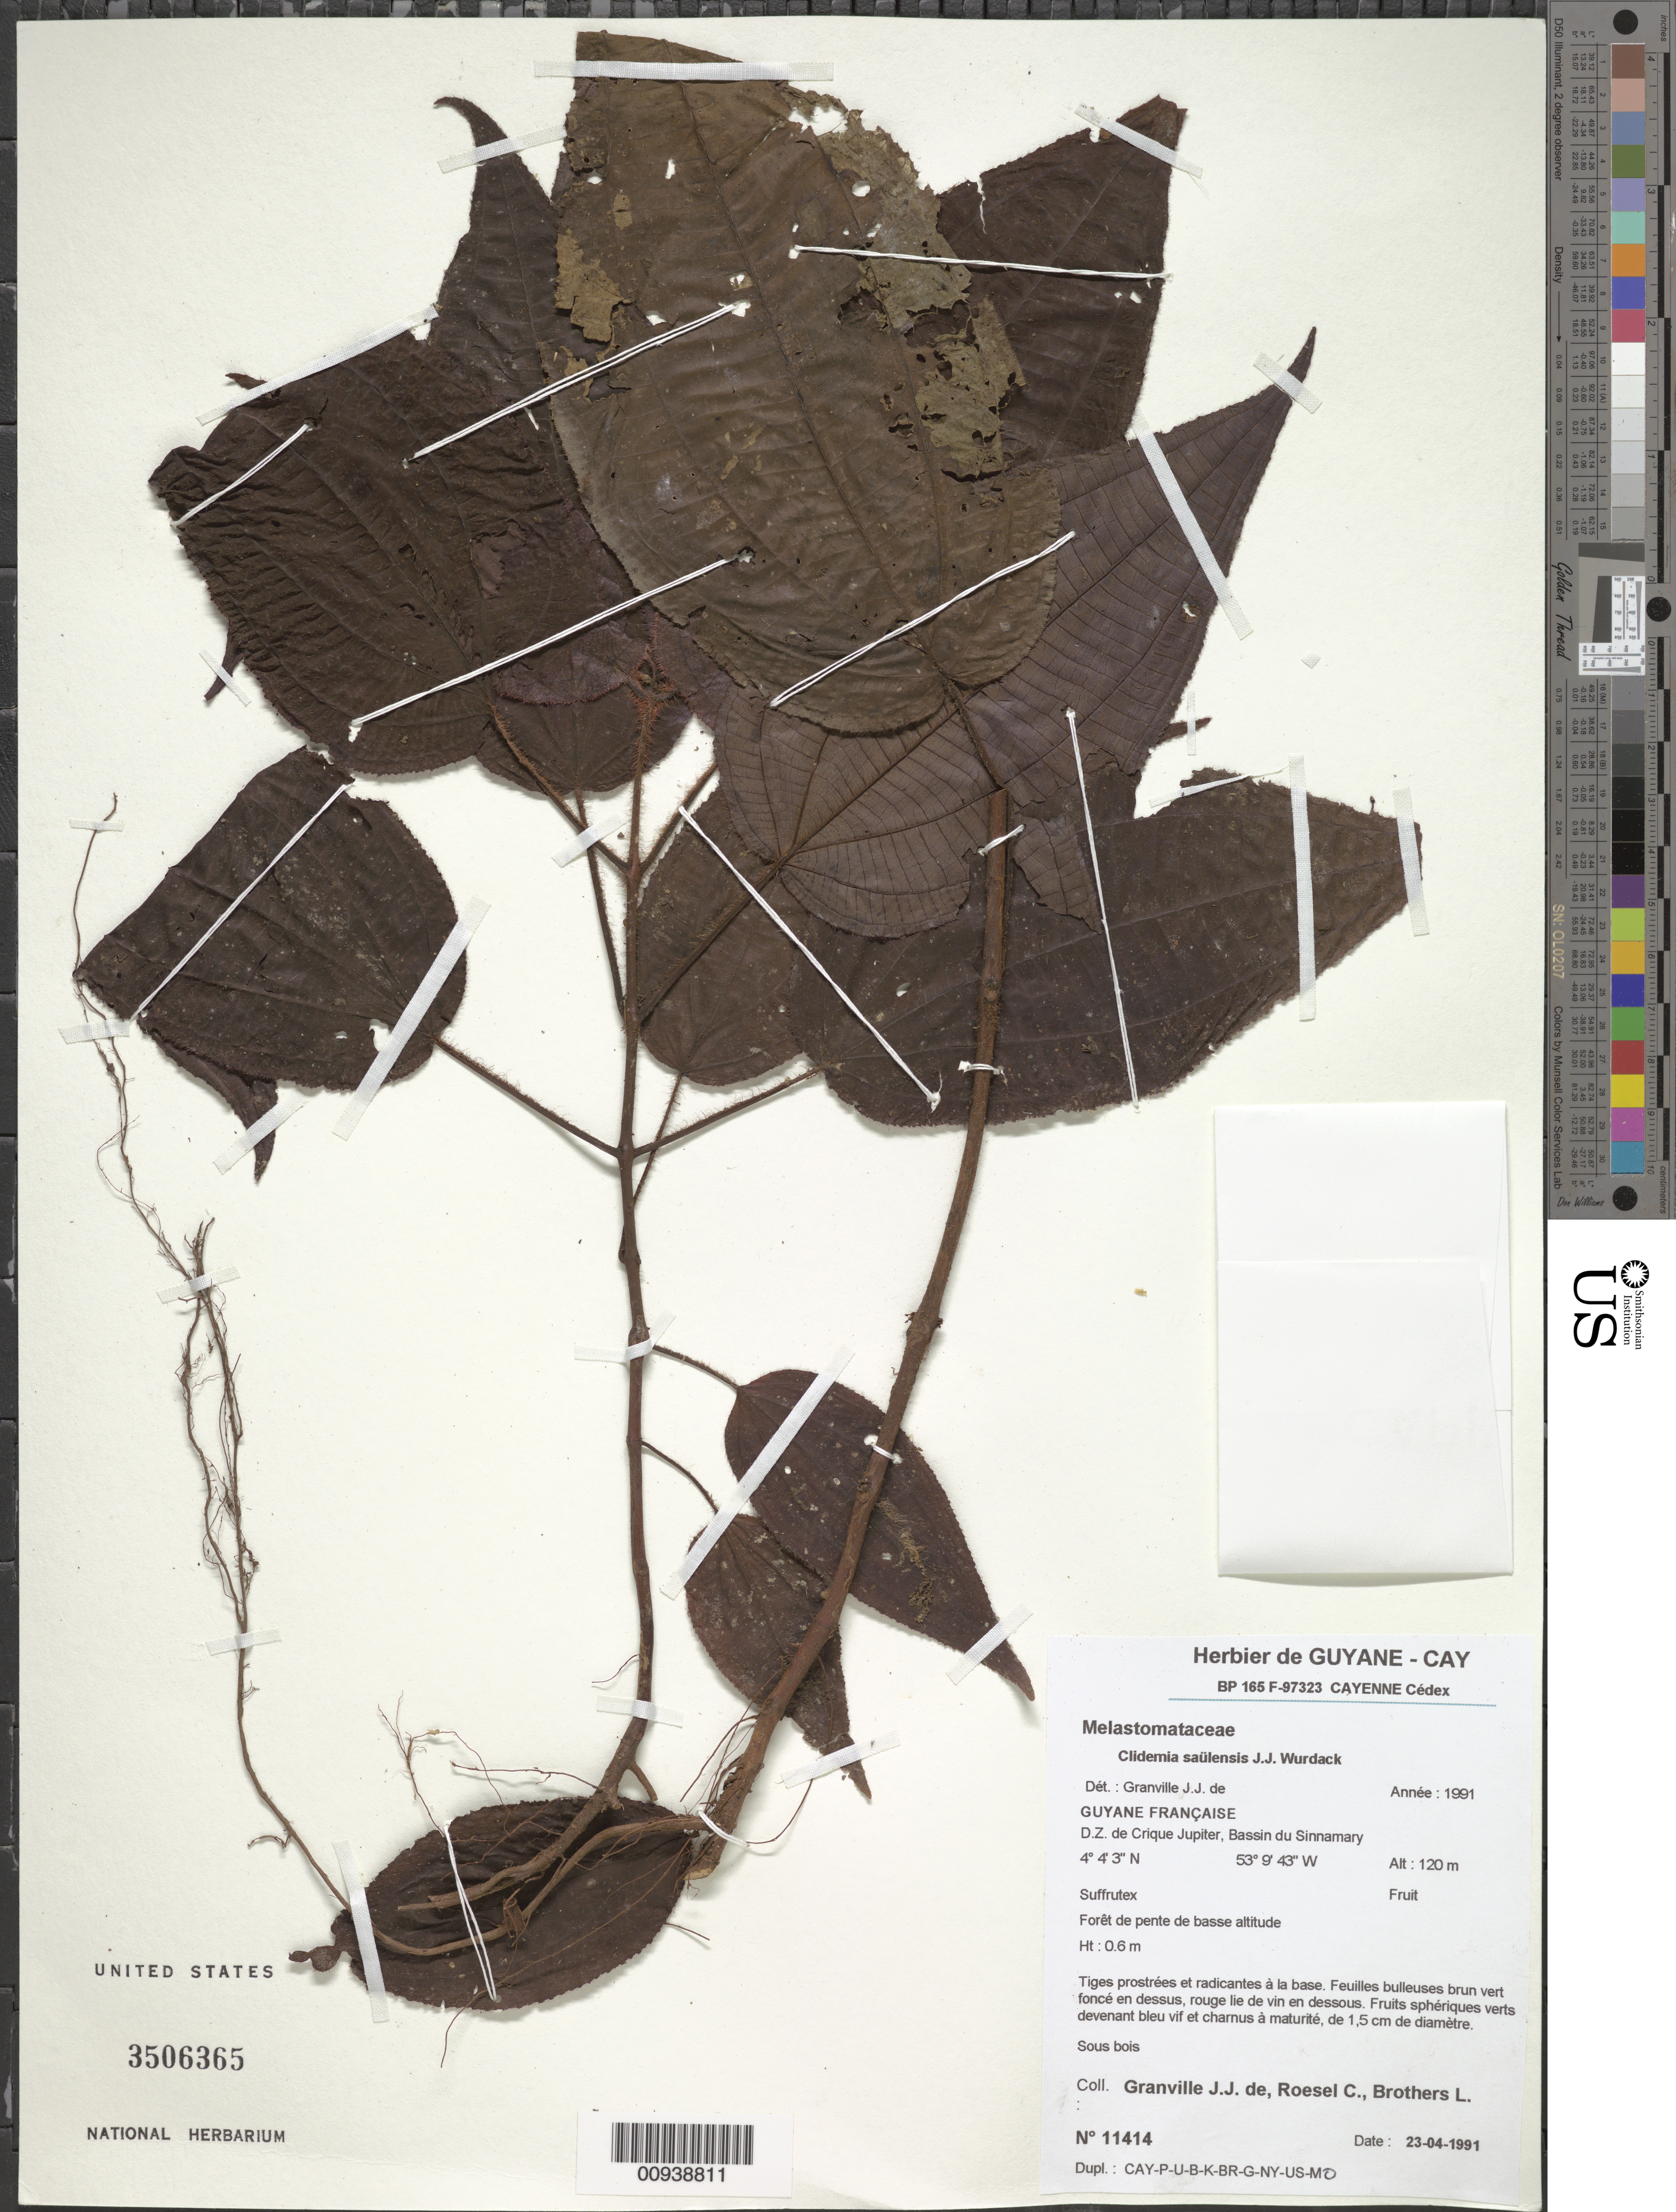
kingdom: Plantae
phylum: Tracheophyta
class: Magnoliopsida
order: Myrtales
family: Melastomataceae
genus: Clidemia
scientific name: Clidemia saulensis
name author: Wurdack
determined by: Granville, J. J. de, (CAY), Institut de Recherche pour le Developpement (IRD) (FRENCH GUIANA)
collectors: J.-J. de Granville, C. S. Roesel & L. Brothers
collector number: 11414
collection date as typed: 23-Apr-91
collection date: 1991-04-23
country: French Guiana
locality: D.Z. de Crique Jupiter, Bassin du Sinnamary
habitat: Forêt de pente de basse altitude; sous bois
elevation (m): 120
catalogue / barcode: US 3506365